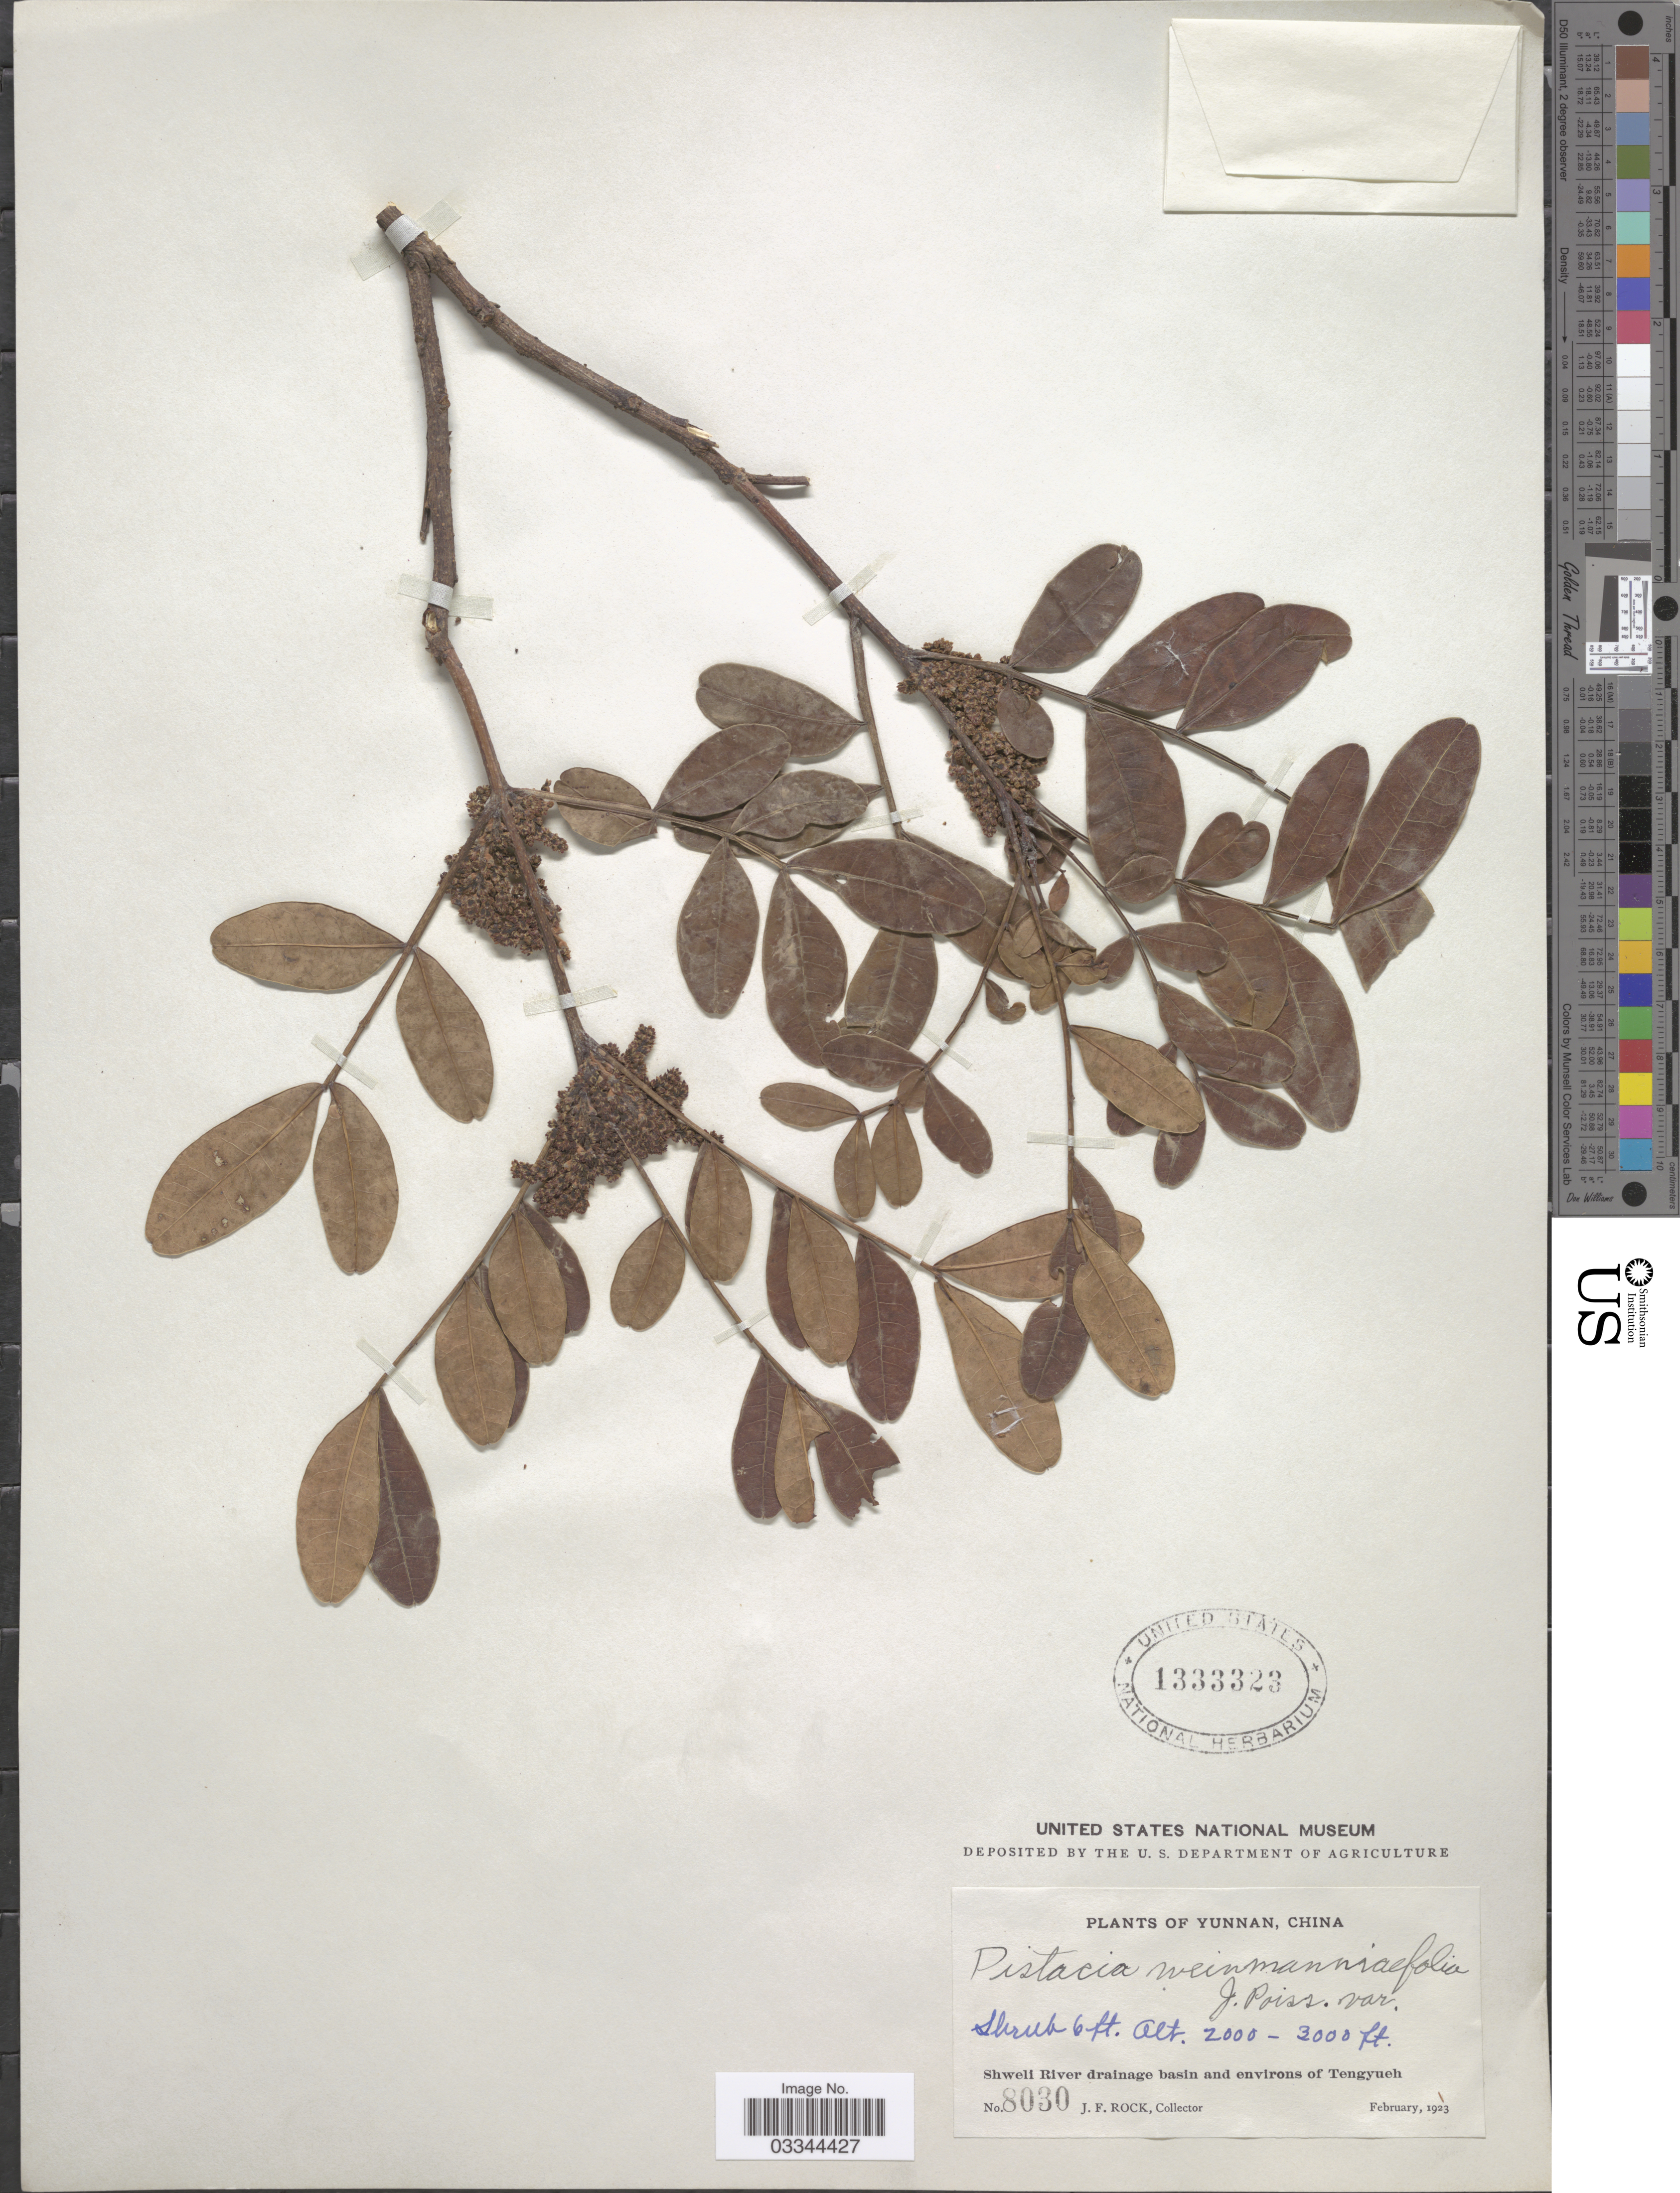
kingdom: Plantae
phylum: Tracheophyta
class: Magnoliopsida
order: Sapindales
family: Anacardiaceae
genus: Pistacia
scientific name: Pistacia weinmanniifolia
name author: J. Poiss. ex Franch.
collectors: J. Rock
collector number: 8030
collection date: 1923-02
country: China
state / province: Yunnan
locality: Shweli River drainage basin and environs of Tengyueh.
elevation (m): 610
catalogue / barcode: US 1333323